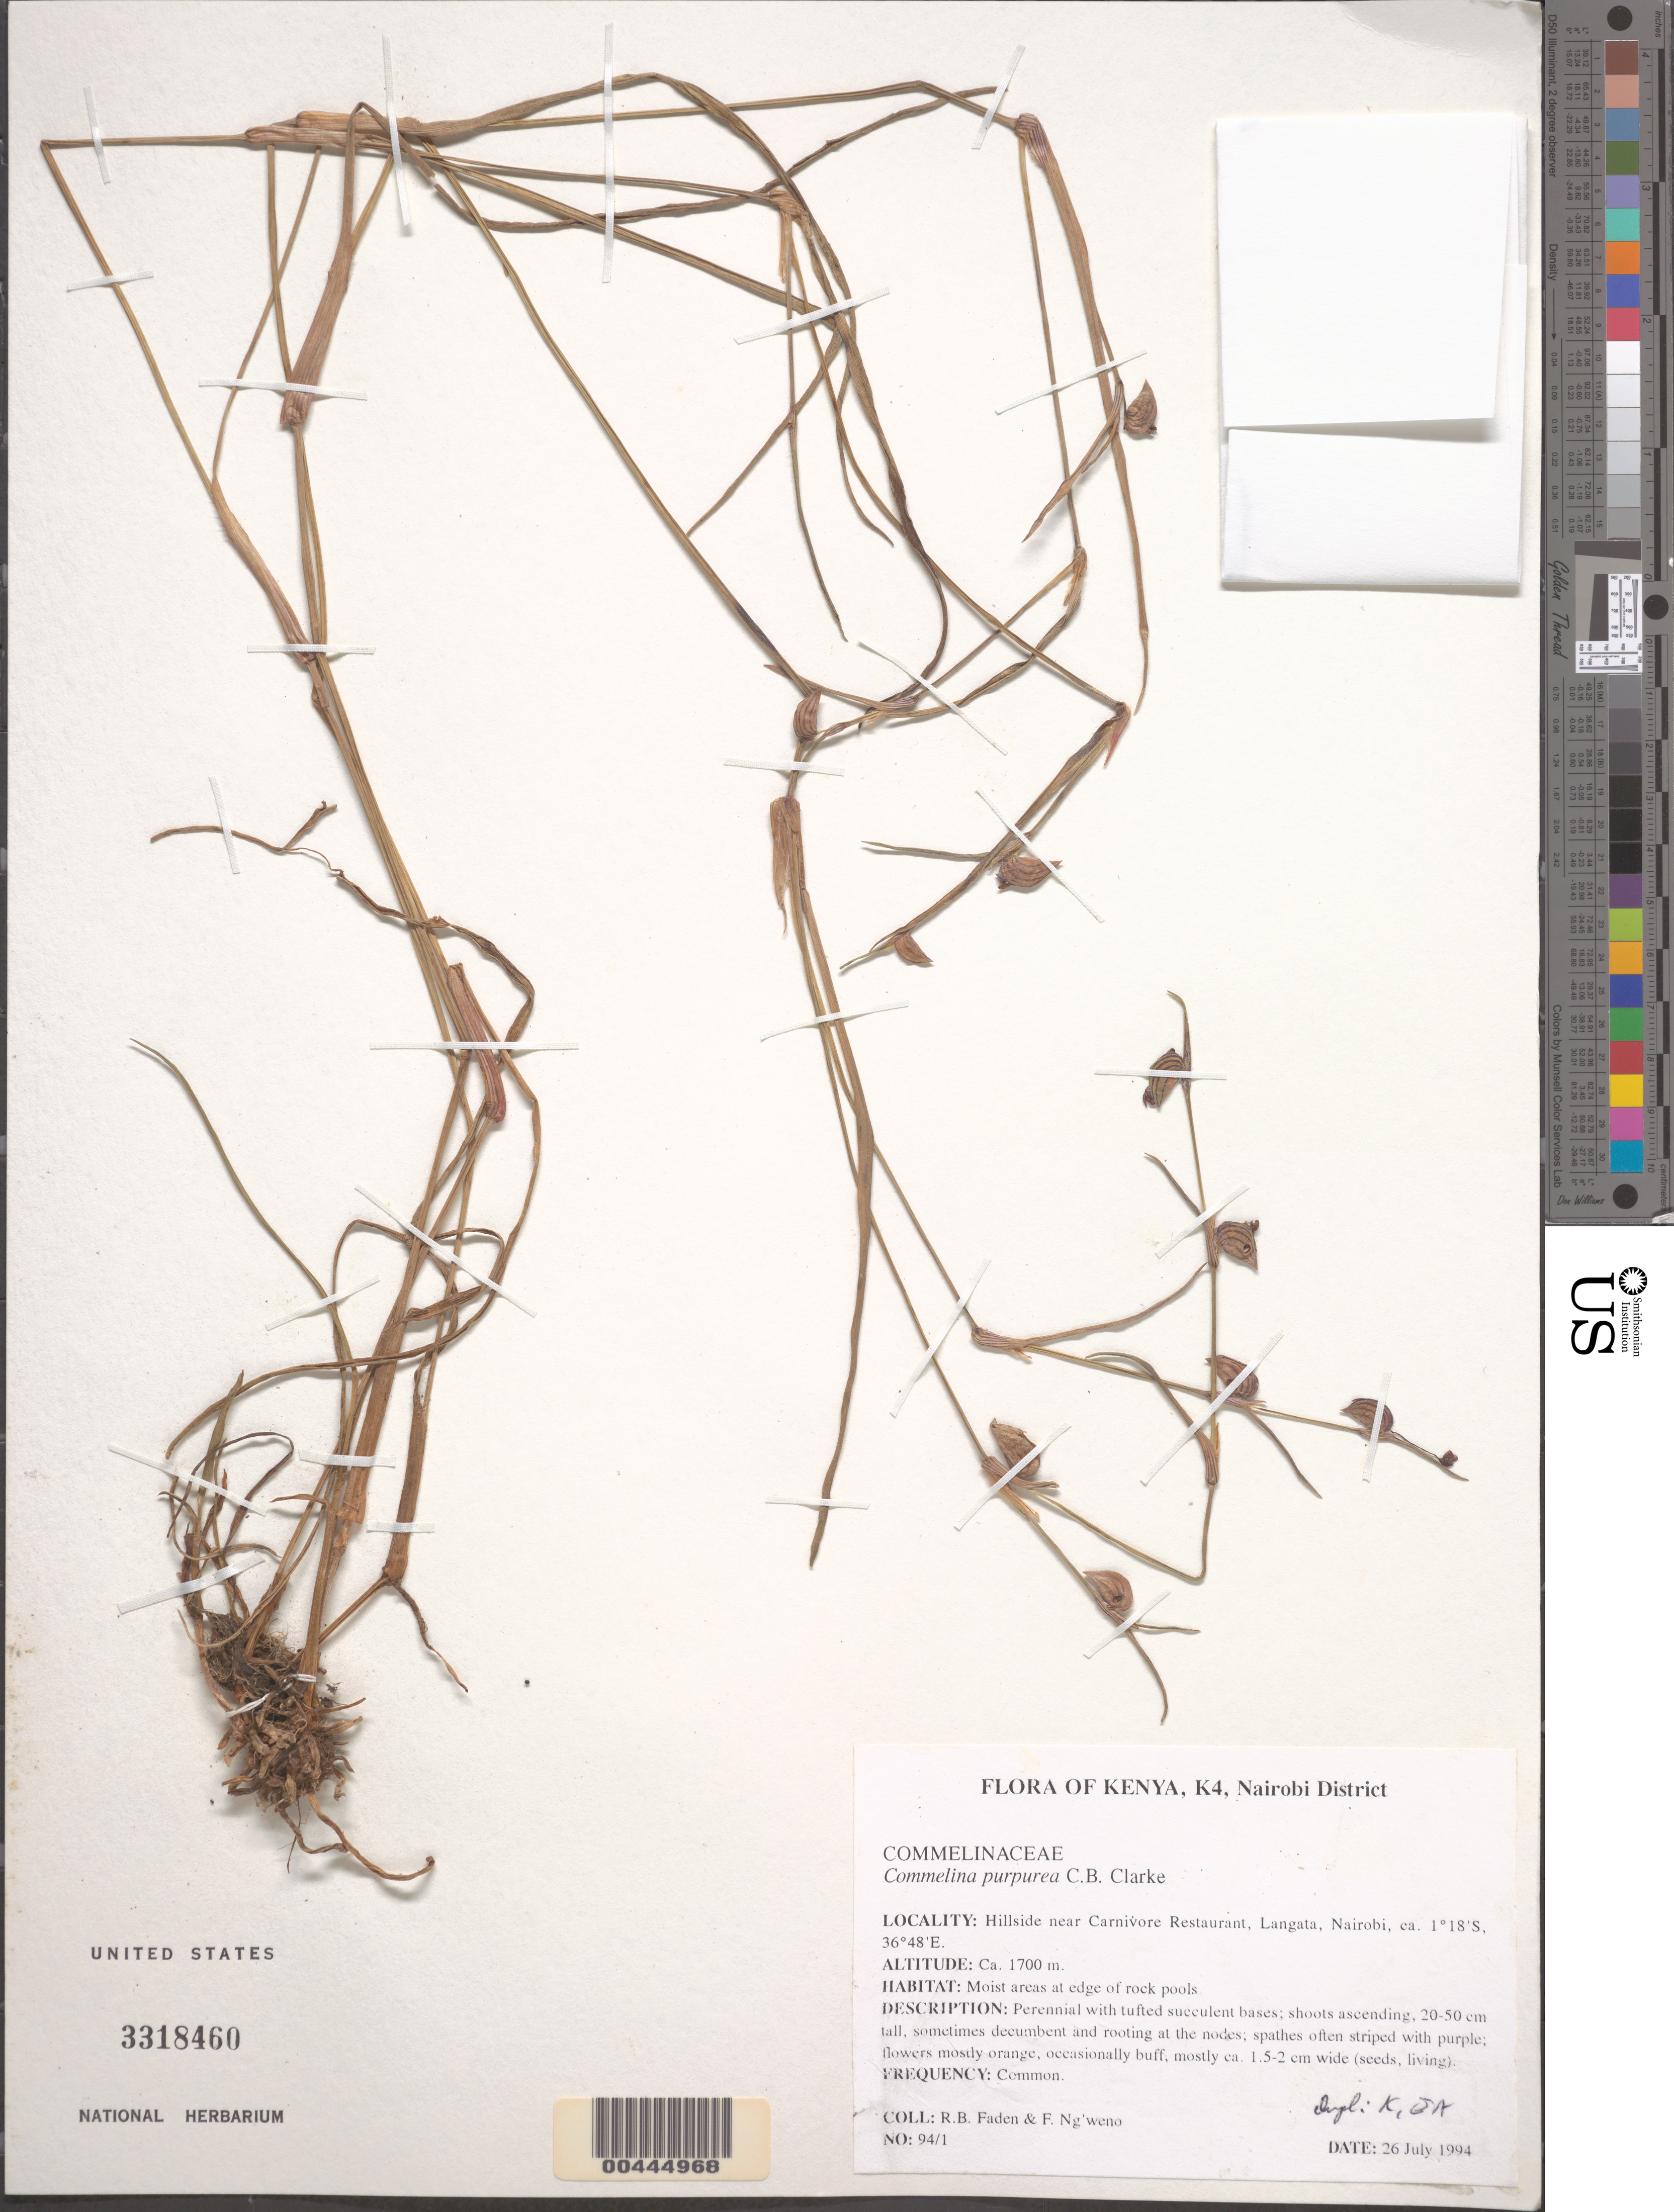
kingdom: Plantae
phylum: Tracheophyta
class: Liliopsida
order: Commelinales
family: Commelinaceae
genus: Commelina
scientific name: Commelina purpurea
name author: C.B. Clarke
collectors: R. B. Faden & F. Ng'weno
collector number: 94/1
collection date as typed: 26 Jul 1994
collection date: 1994-07-26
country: Kenya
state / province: Nairobi Area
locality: Near carnivor resturant, langata, nairobi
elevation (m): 1700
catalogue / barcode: US 3318460